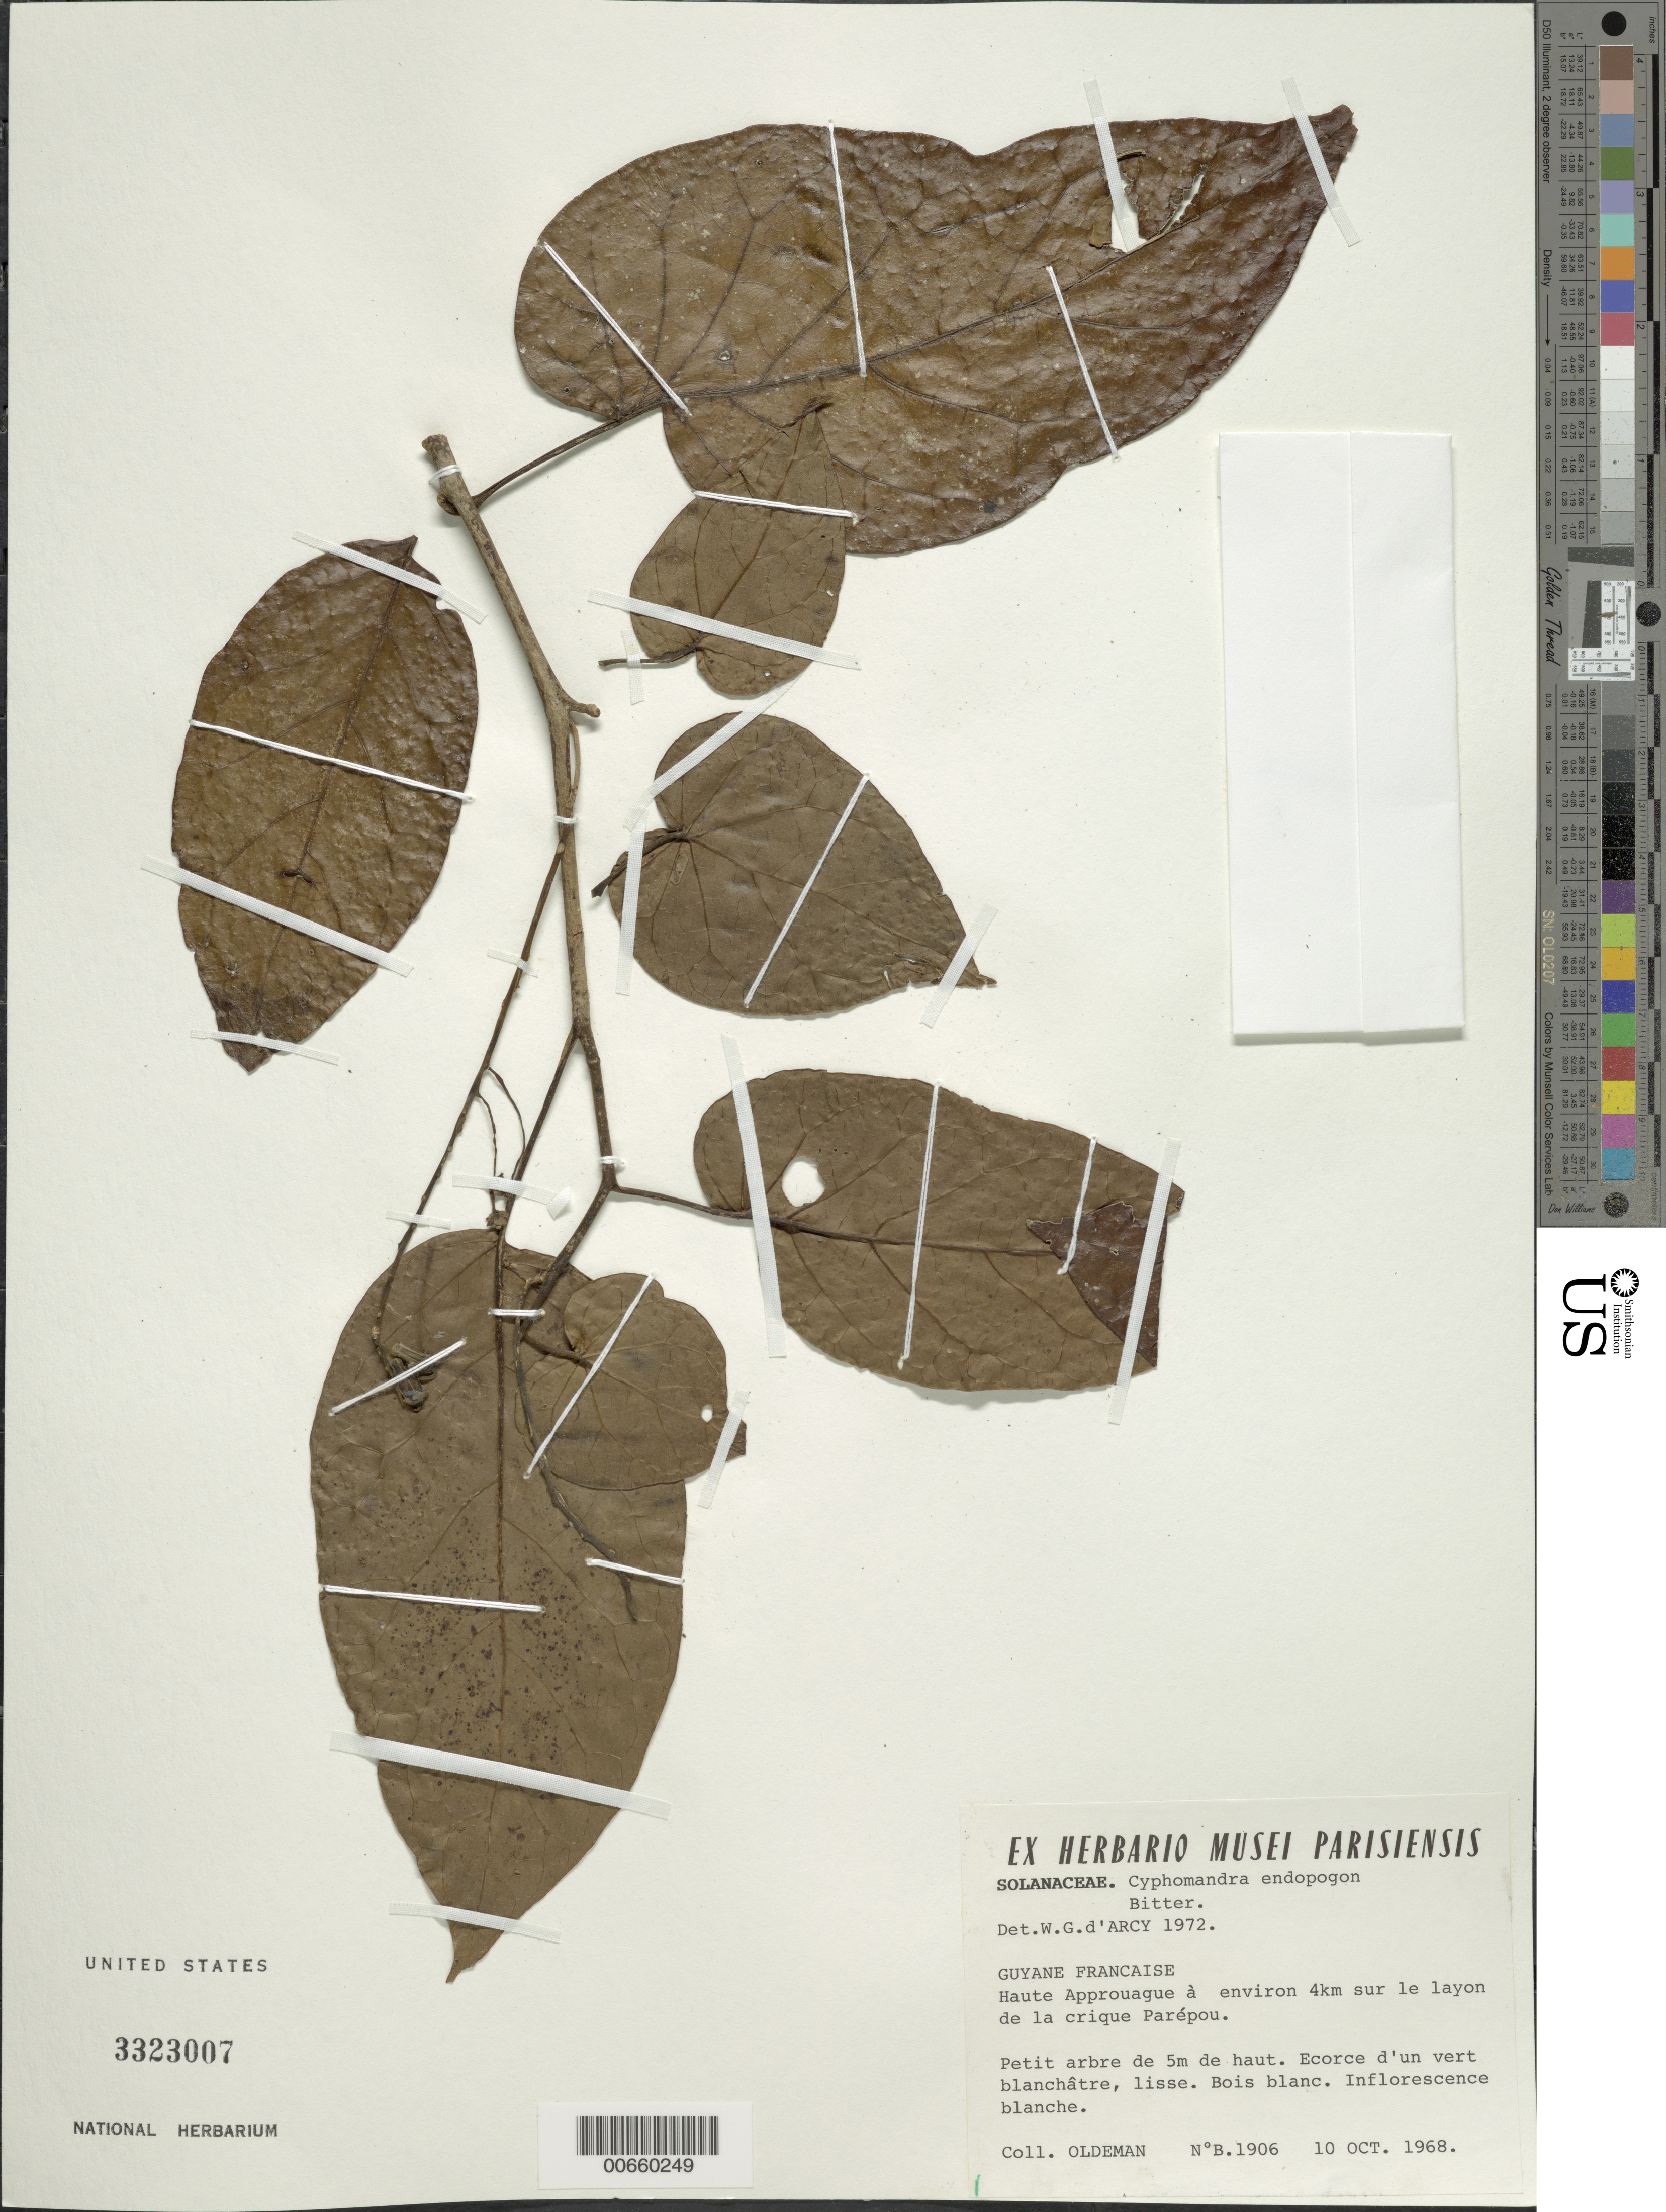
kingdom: Plantae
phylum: Tracheophyta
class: Magnoliopsida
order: Solanales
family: Solanaceae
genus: Cyphomandra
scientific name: Cyphomandra endopogon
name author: Bitter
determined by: D'Arcy, W. G.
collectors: R. Oldeman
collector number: B 1906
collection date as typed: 10-Oct-68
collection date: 1968-10-10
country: French Guiana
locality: Haute Approuague, à env. 4 km sur le layon de la crique Parépou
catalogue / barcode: US 3323007